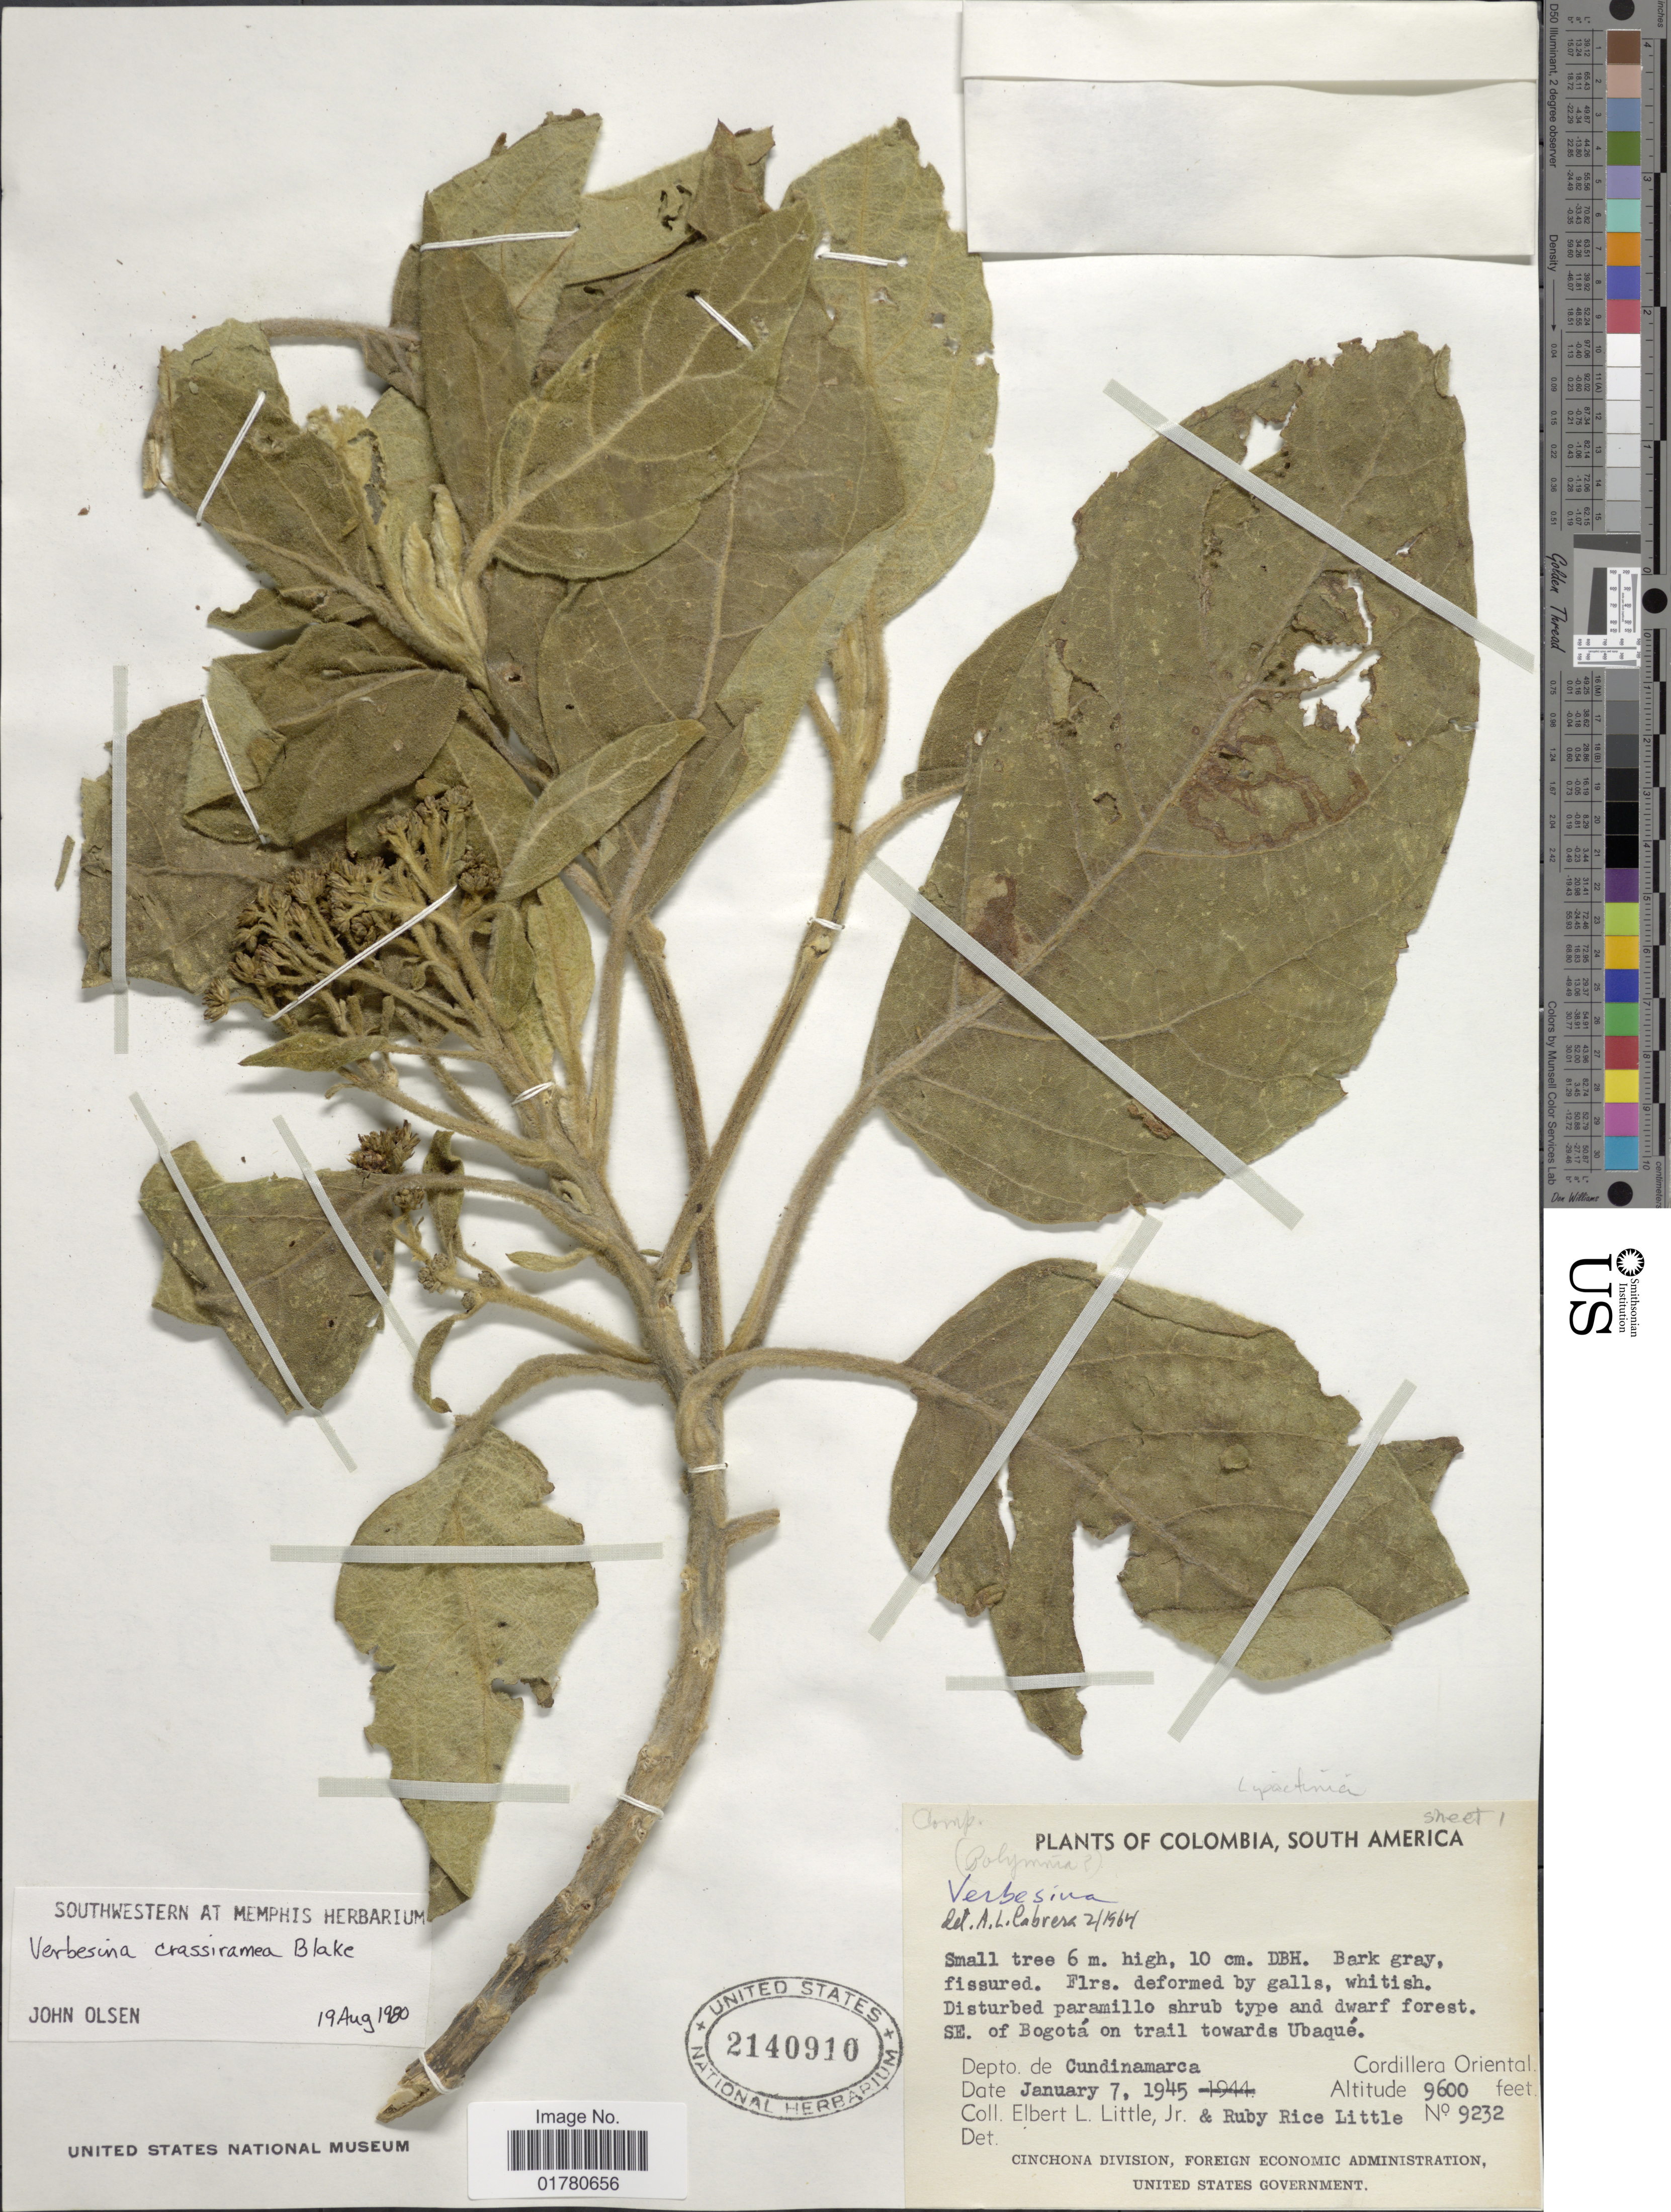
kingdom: Plantae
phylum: Tracheophyta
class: Magnoliopsida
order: Asterales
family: Asteraceae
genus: Verbesina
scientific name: Verbesina crassiramea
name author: S.F. Blake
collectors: E. L. Little & R. R. Little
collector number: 9232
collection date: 1945-01-07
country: Colombia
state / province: Cundinamarca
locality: SE of Bogotá on trail towards Ubaqué, Depto de Cundinamarca, Cordillera Oriental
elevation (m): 2926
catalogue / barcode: US 2140910